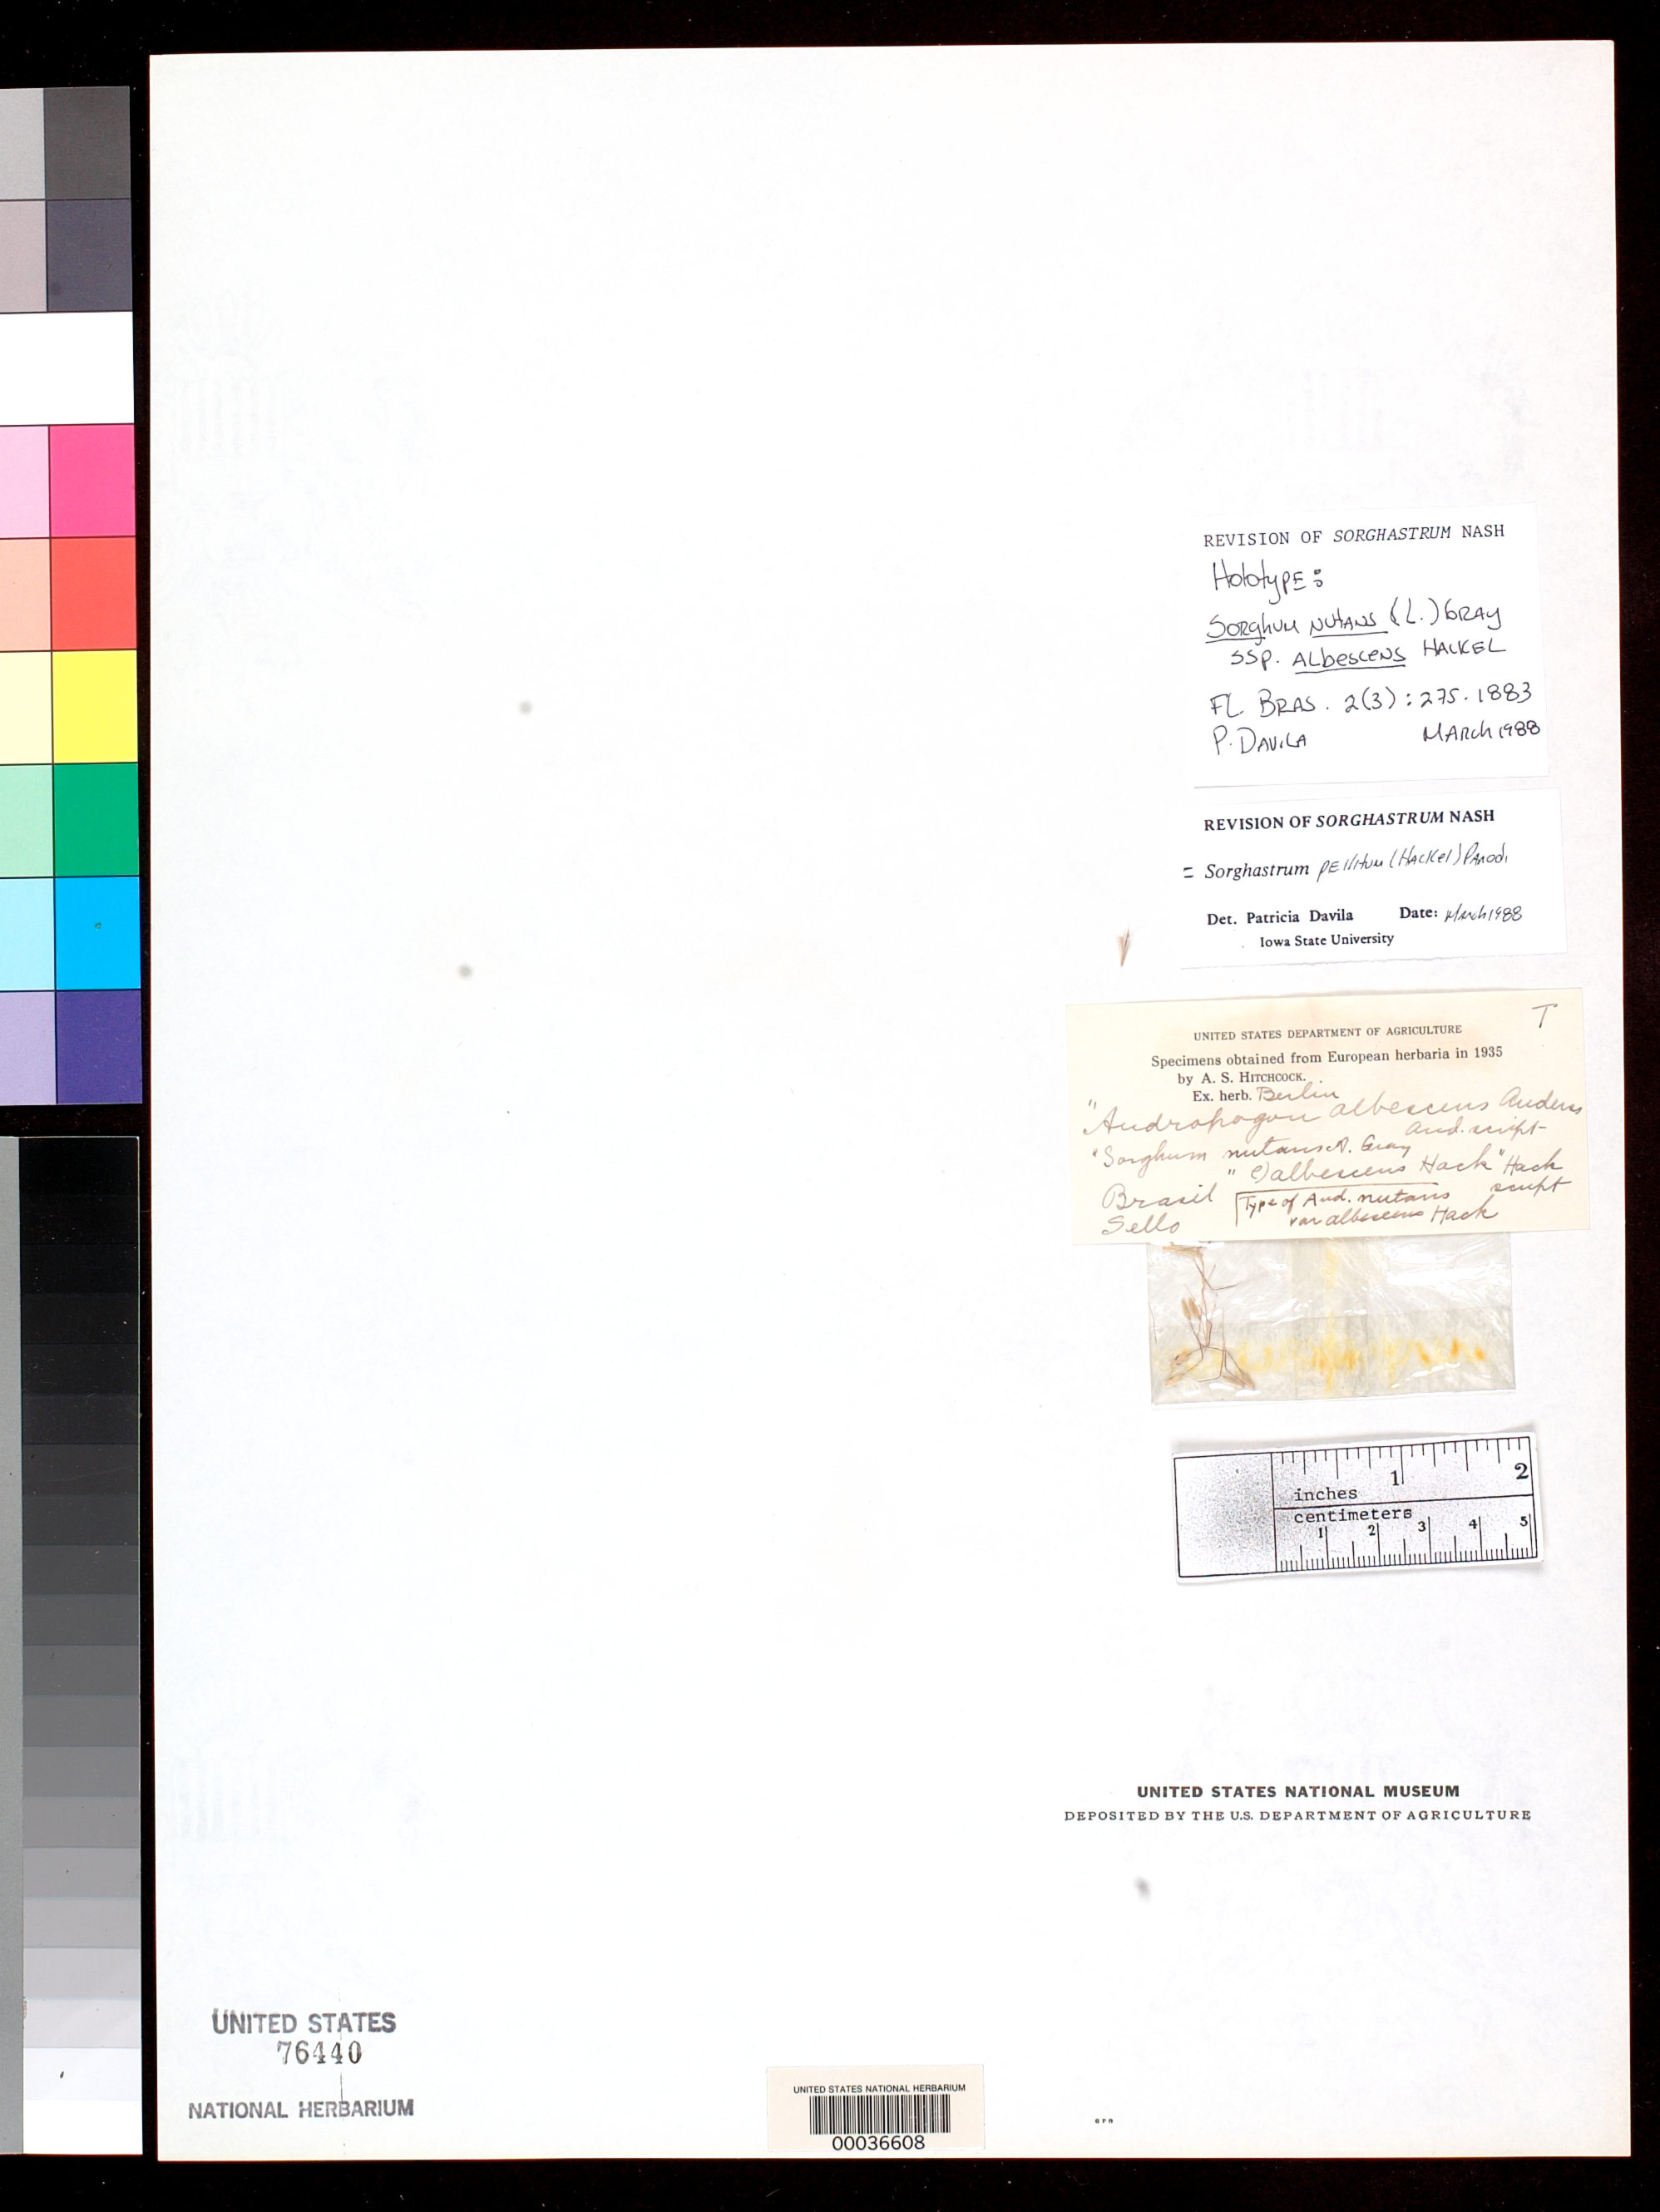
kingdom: Plantae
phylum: Tracheophyta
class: Liliopsida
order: Poales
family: Poaceae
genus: Sorghum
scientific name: Sorghum nutans subsp. albescens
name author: Hack. in Mart.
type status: Type Collection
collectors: F. Sellow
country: Brazil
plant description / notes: Fragmentary material of type specimen ex herb. Berlin. Annotated by P. Davila (1988) as "holotype"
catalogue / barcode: US 76440